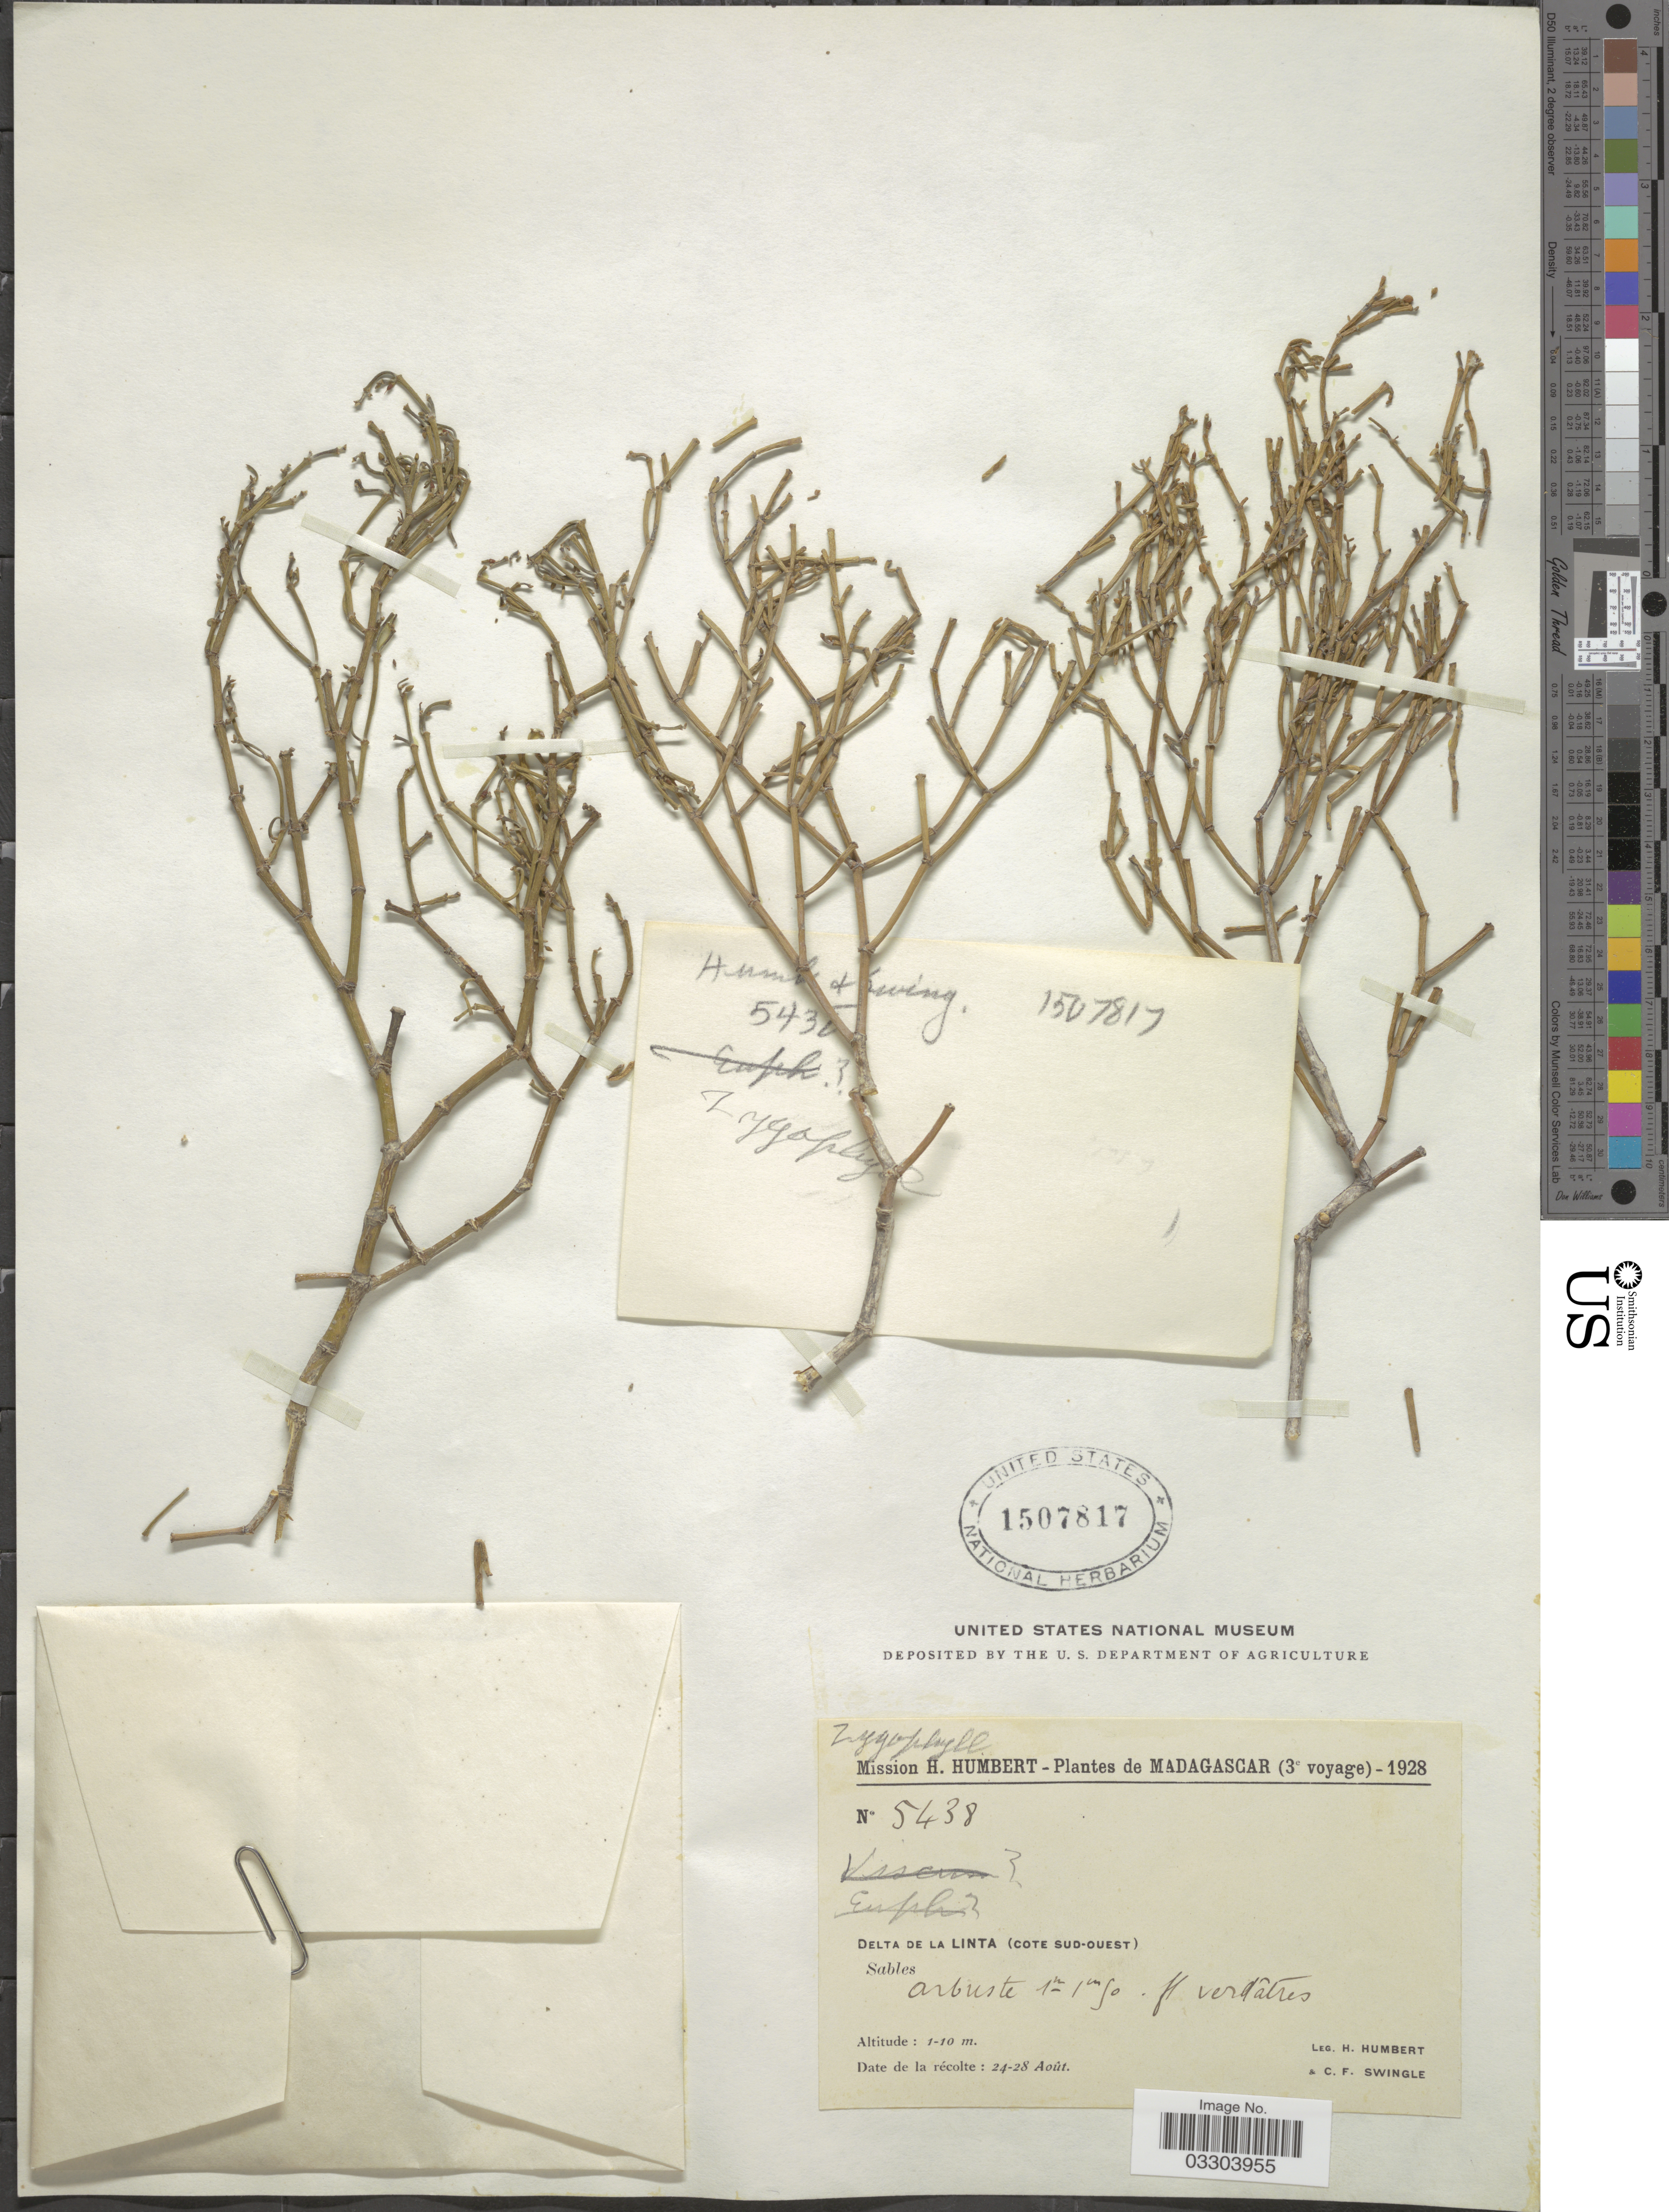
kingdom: Plantae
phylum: Tracheophyta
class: Magnoliopsida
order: Zygophyllales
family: Zygophyllaceae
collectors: H. Humbert & C. Swingle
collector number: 5438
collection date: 1928-08-24/1928-08-28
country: Madagascar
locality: Delta de la Linta (Cote Sud-Ouest). Sables.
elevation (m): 1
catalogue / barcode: US 1507817